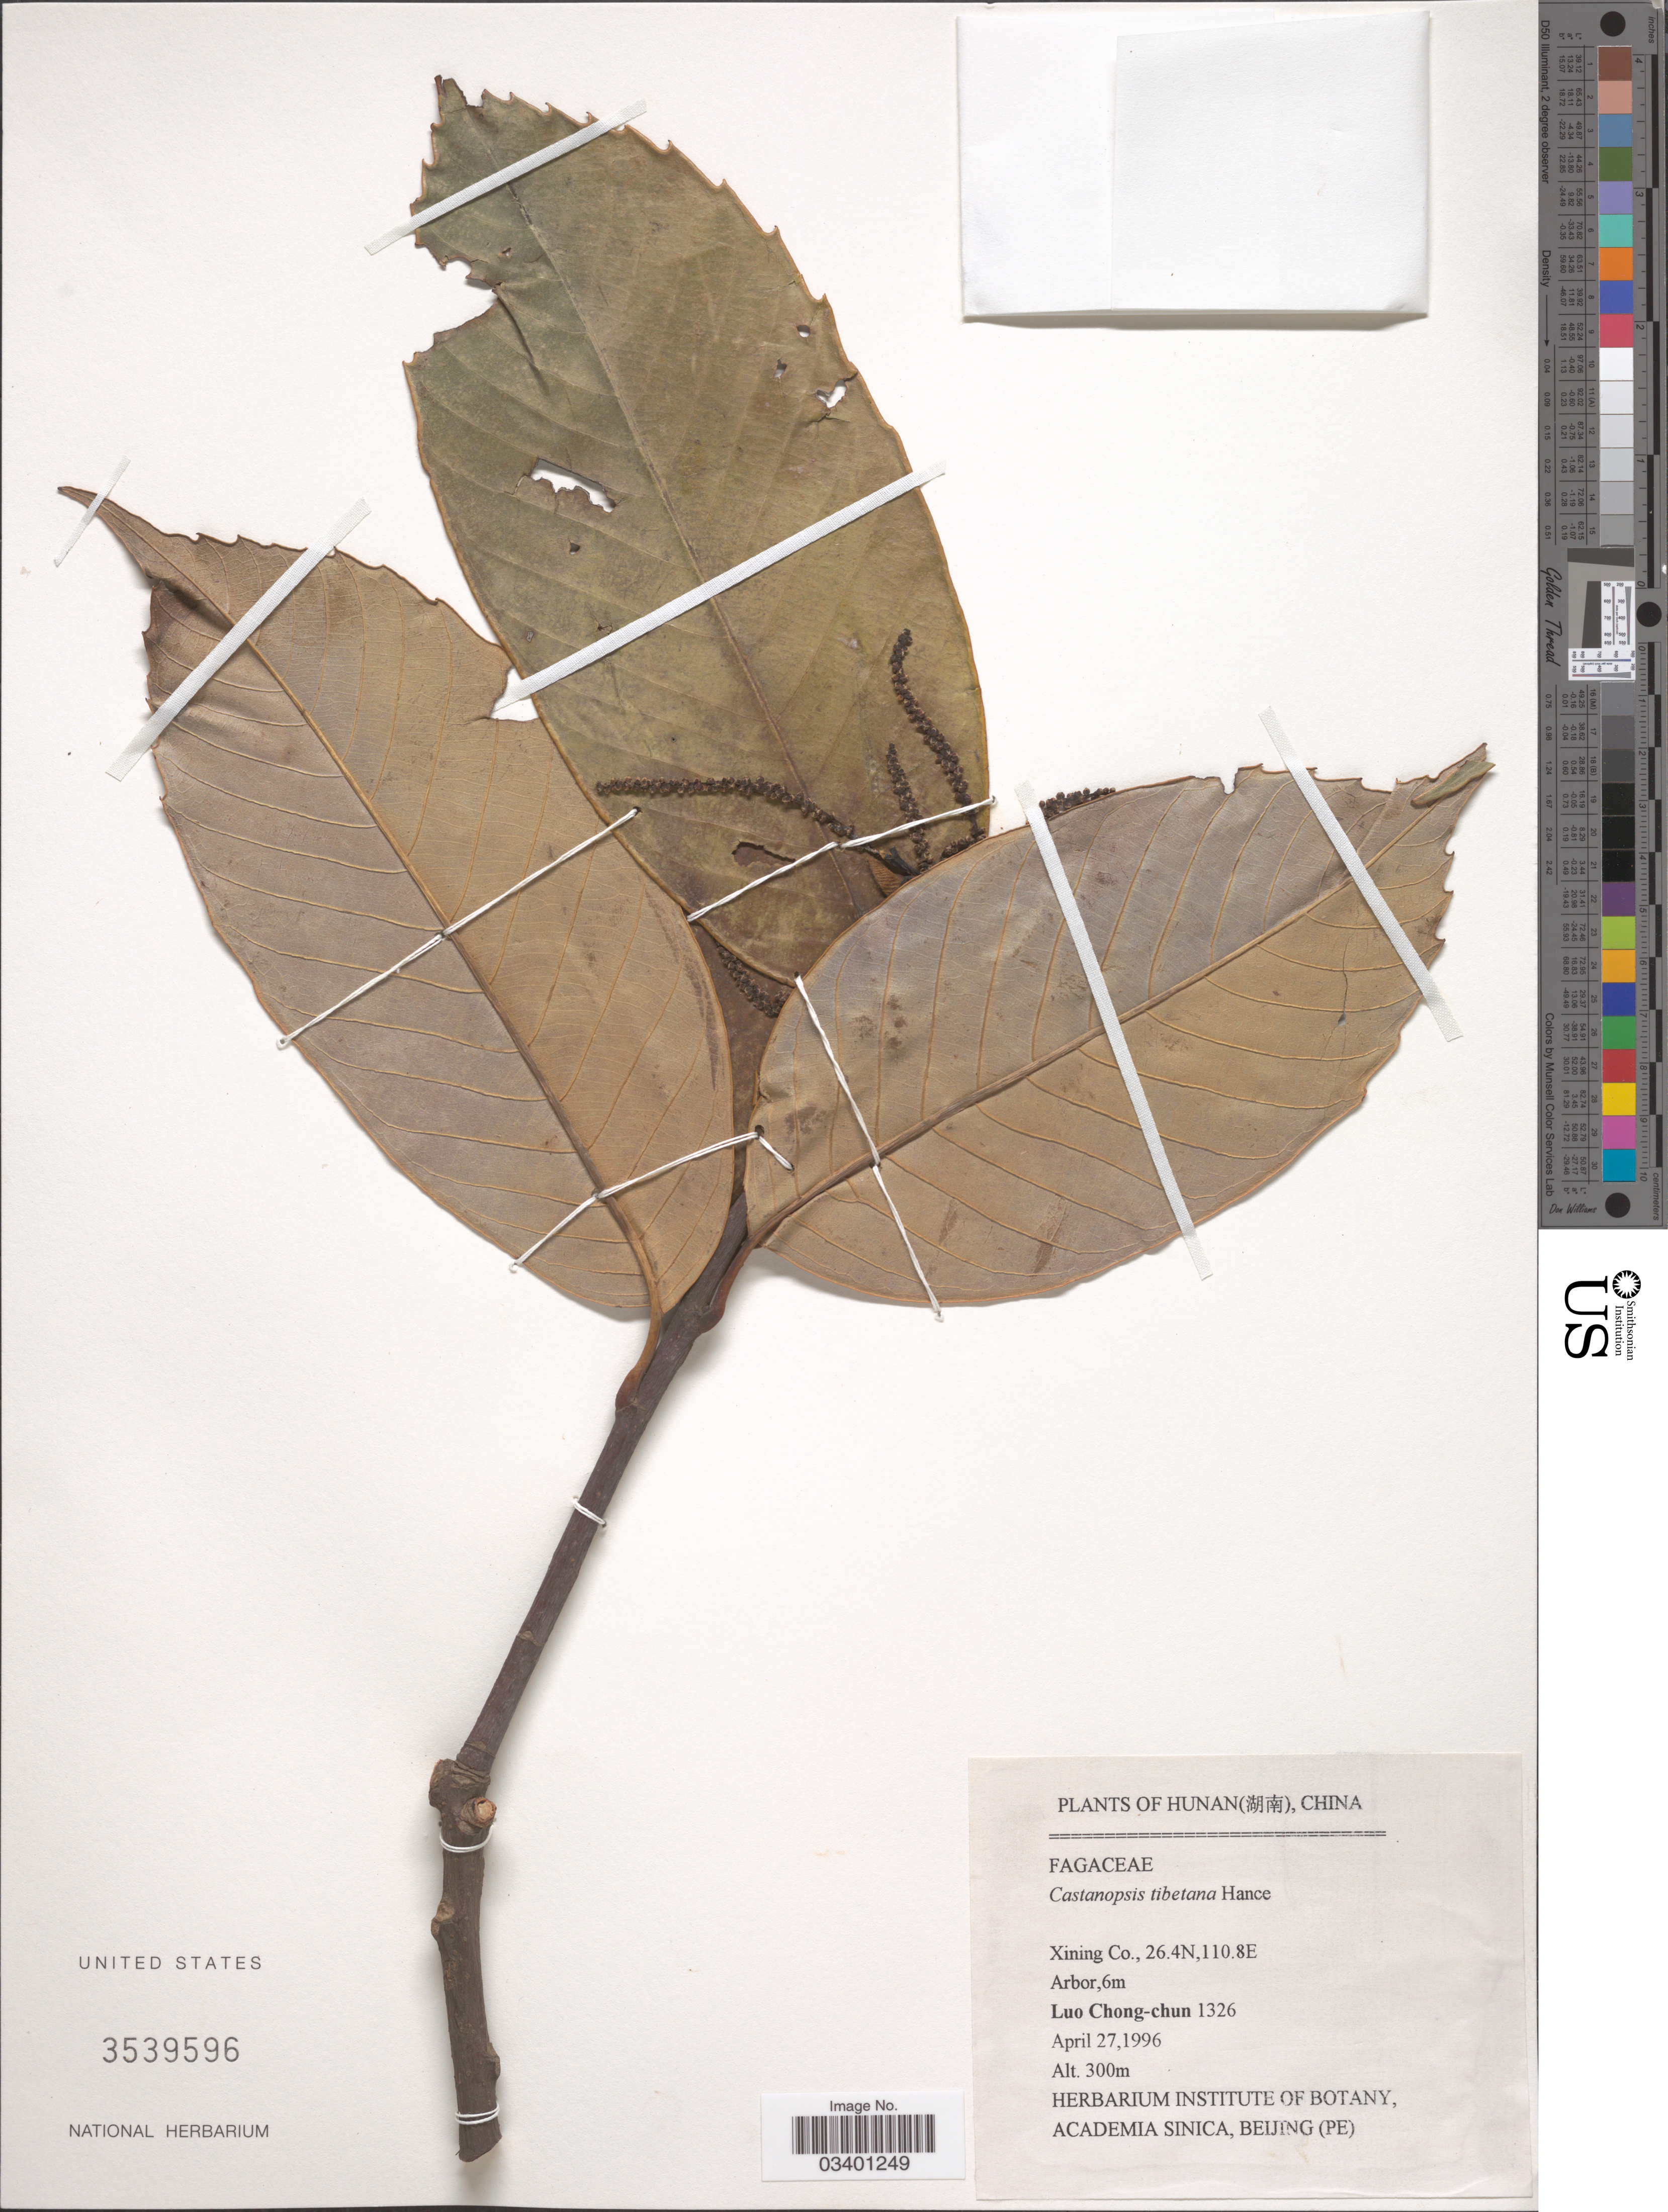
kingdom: Plantae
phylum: Tracheophyta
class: Magnoliopsida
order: Fagales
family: Fagaceae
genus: Castanopsis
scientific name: Castanopsis tibetana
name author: Hance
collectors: L. Chong-Chun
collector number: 1326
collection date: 1996-04-27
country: China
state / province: Hunan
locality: Xining Co.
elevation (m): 300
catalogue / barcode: US 3539596